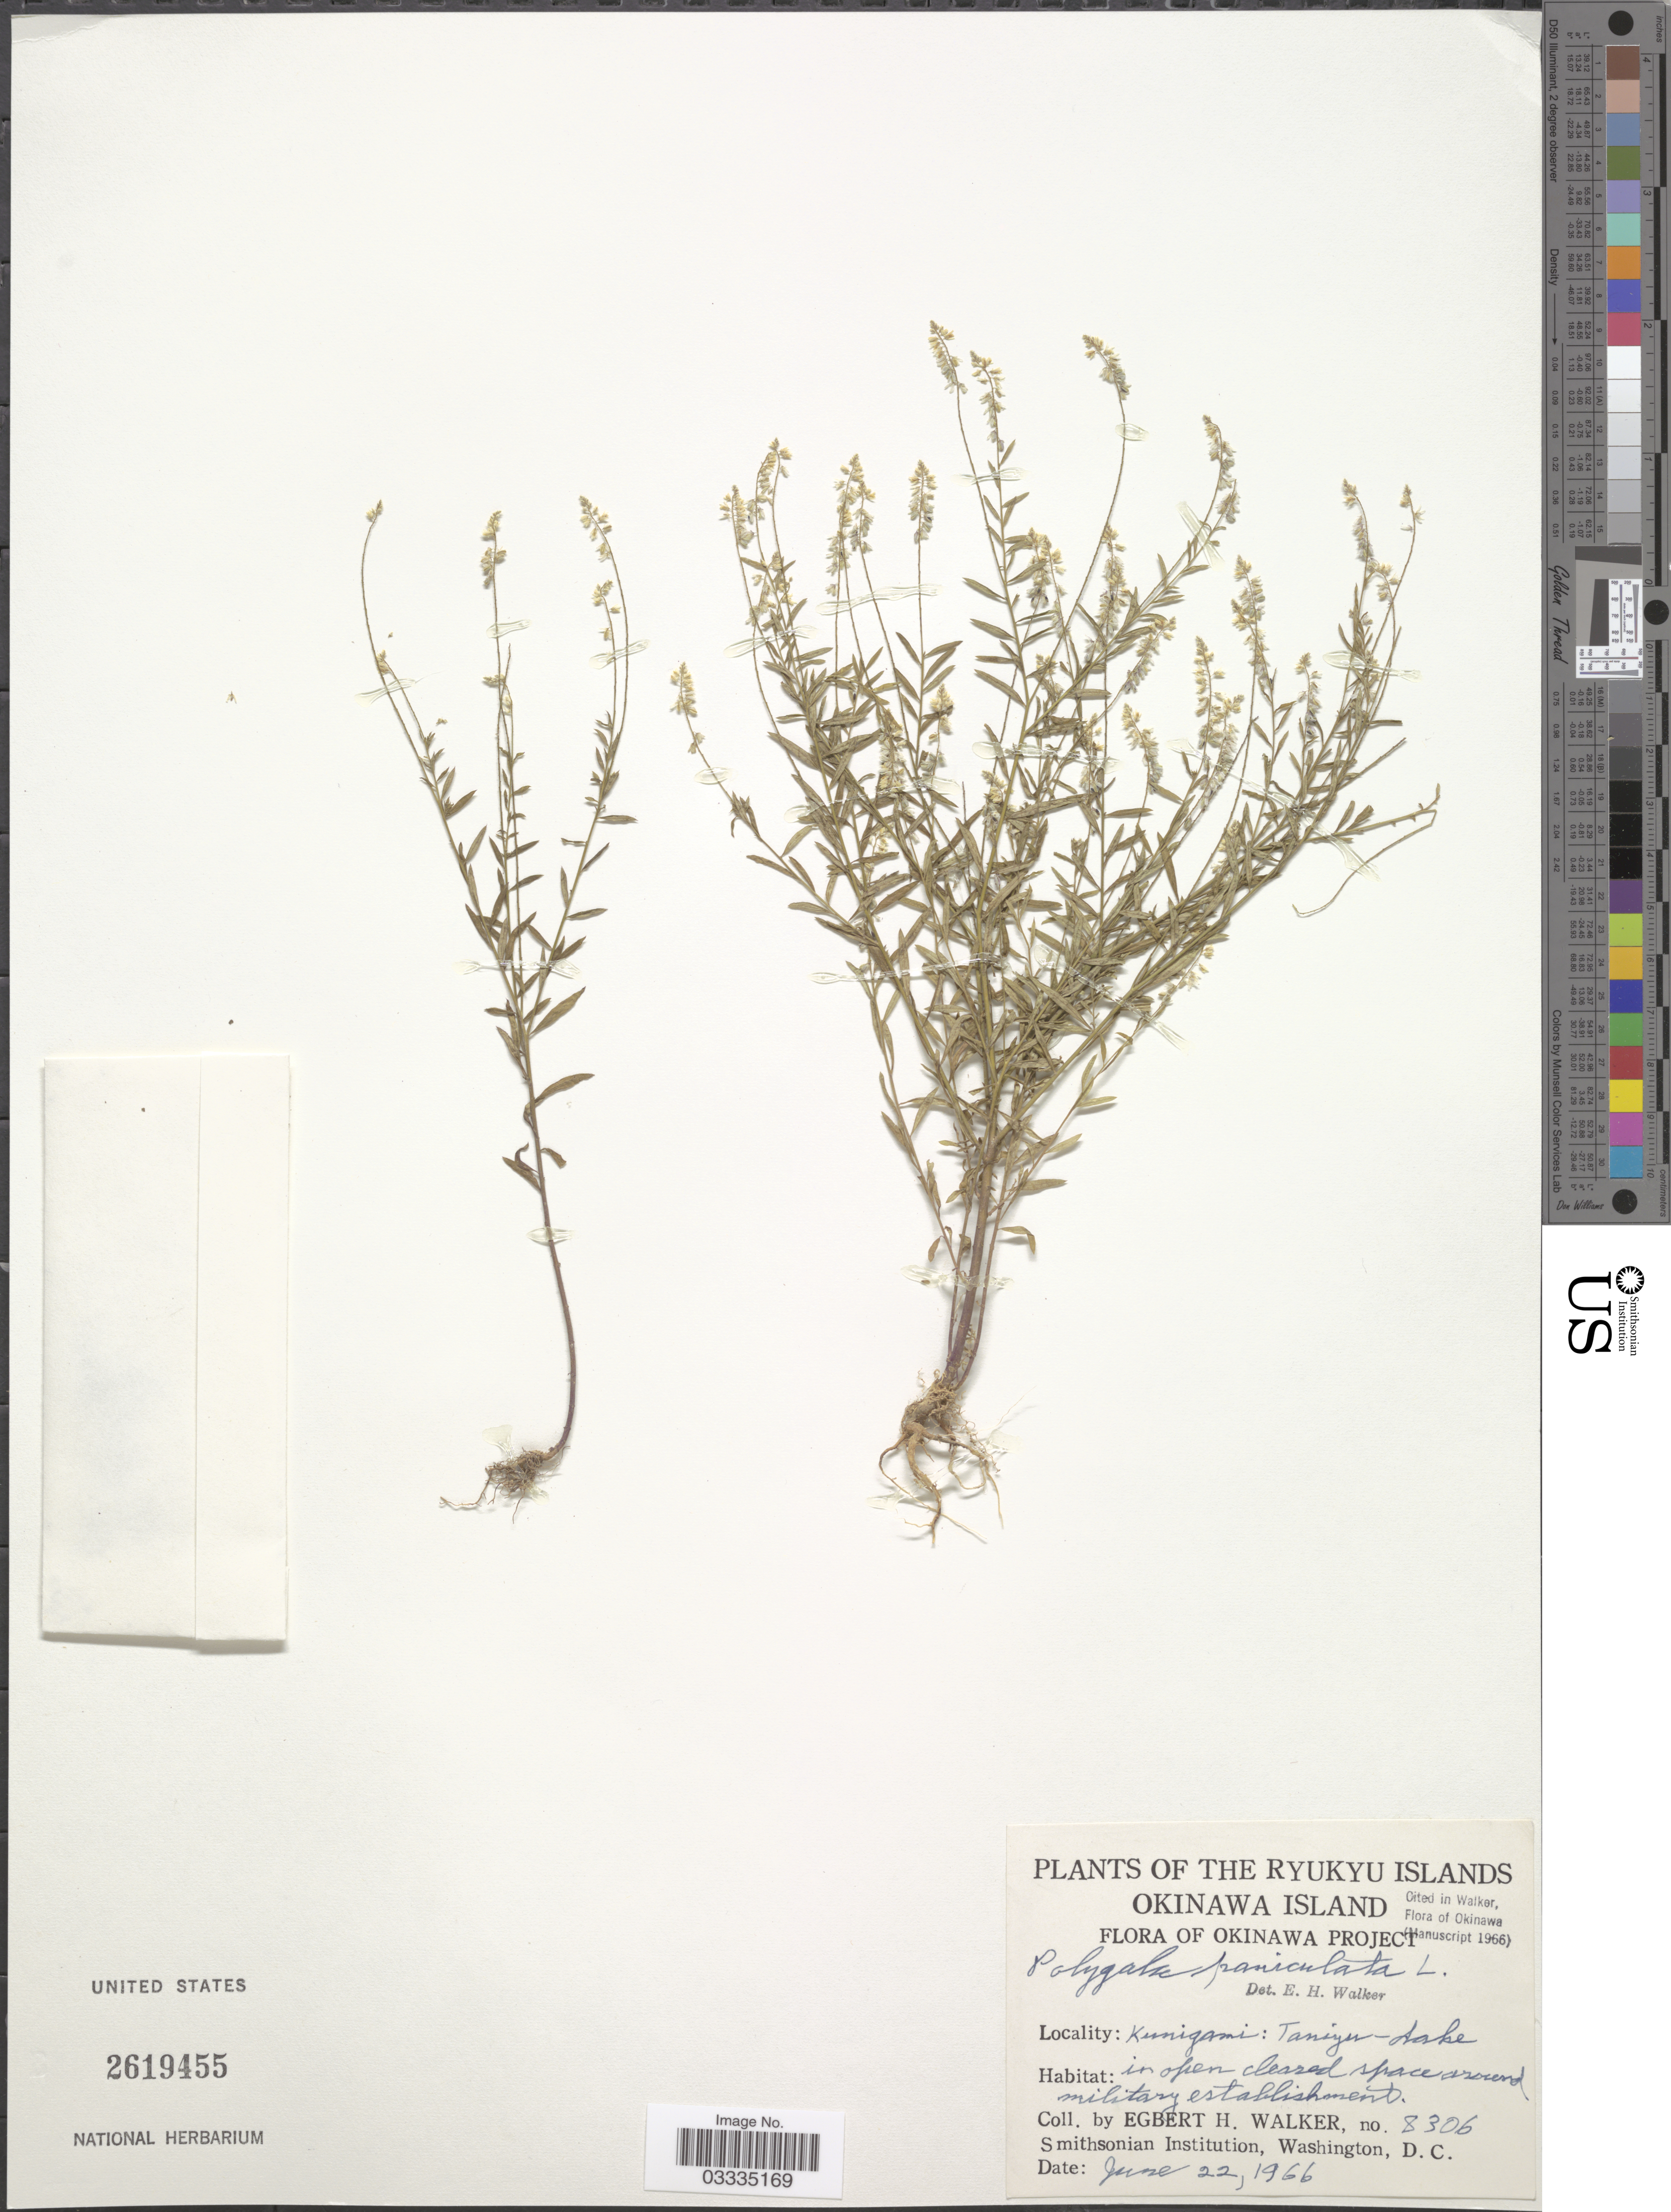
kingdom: Plantae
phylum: Tracheophyta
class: Magnoliopsida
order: Fabales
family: Polygalaceae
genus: Polygala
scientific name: Polygala paniculata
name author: L.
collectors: E. H. Walker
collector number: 8306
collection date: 1966-06-22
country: Japan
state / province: Okinawa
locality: The Ryukyu Islands. Okinawa Island. Kunigami: Taniyu-dake.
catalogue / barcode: US 2619455